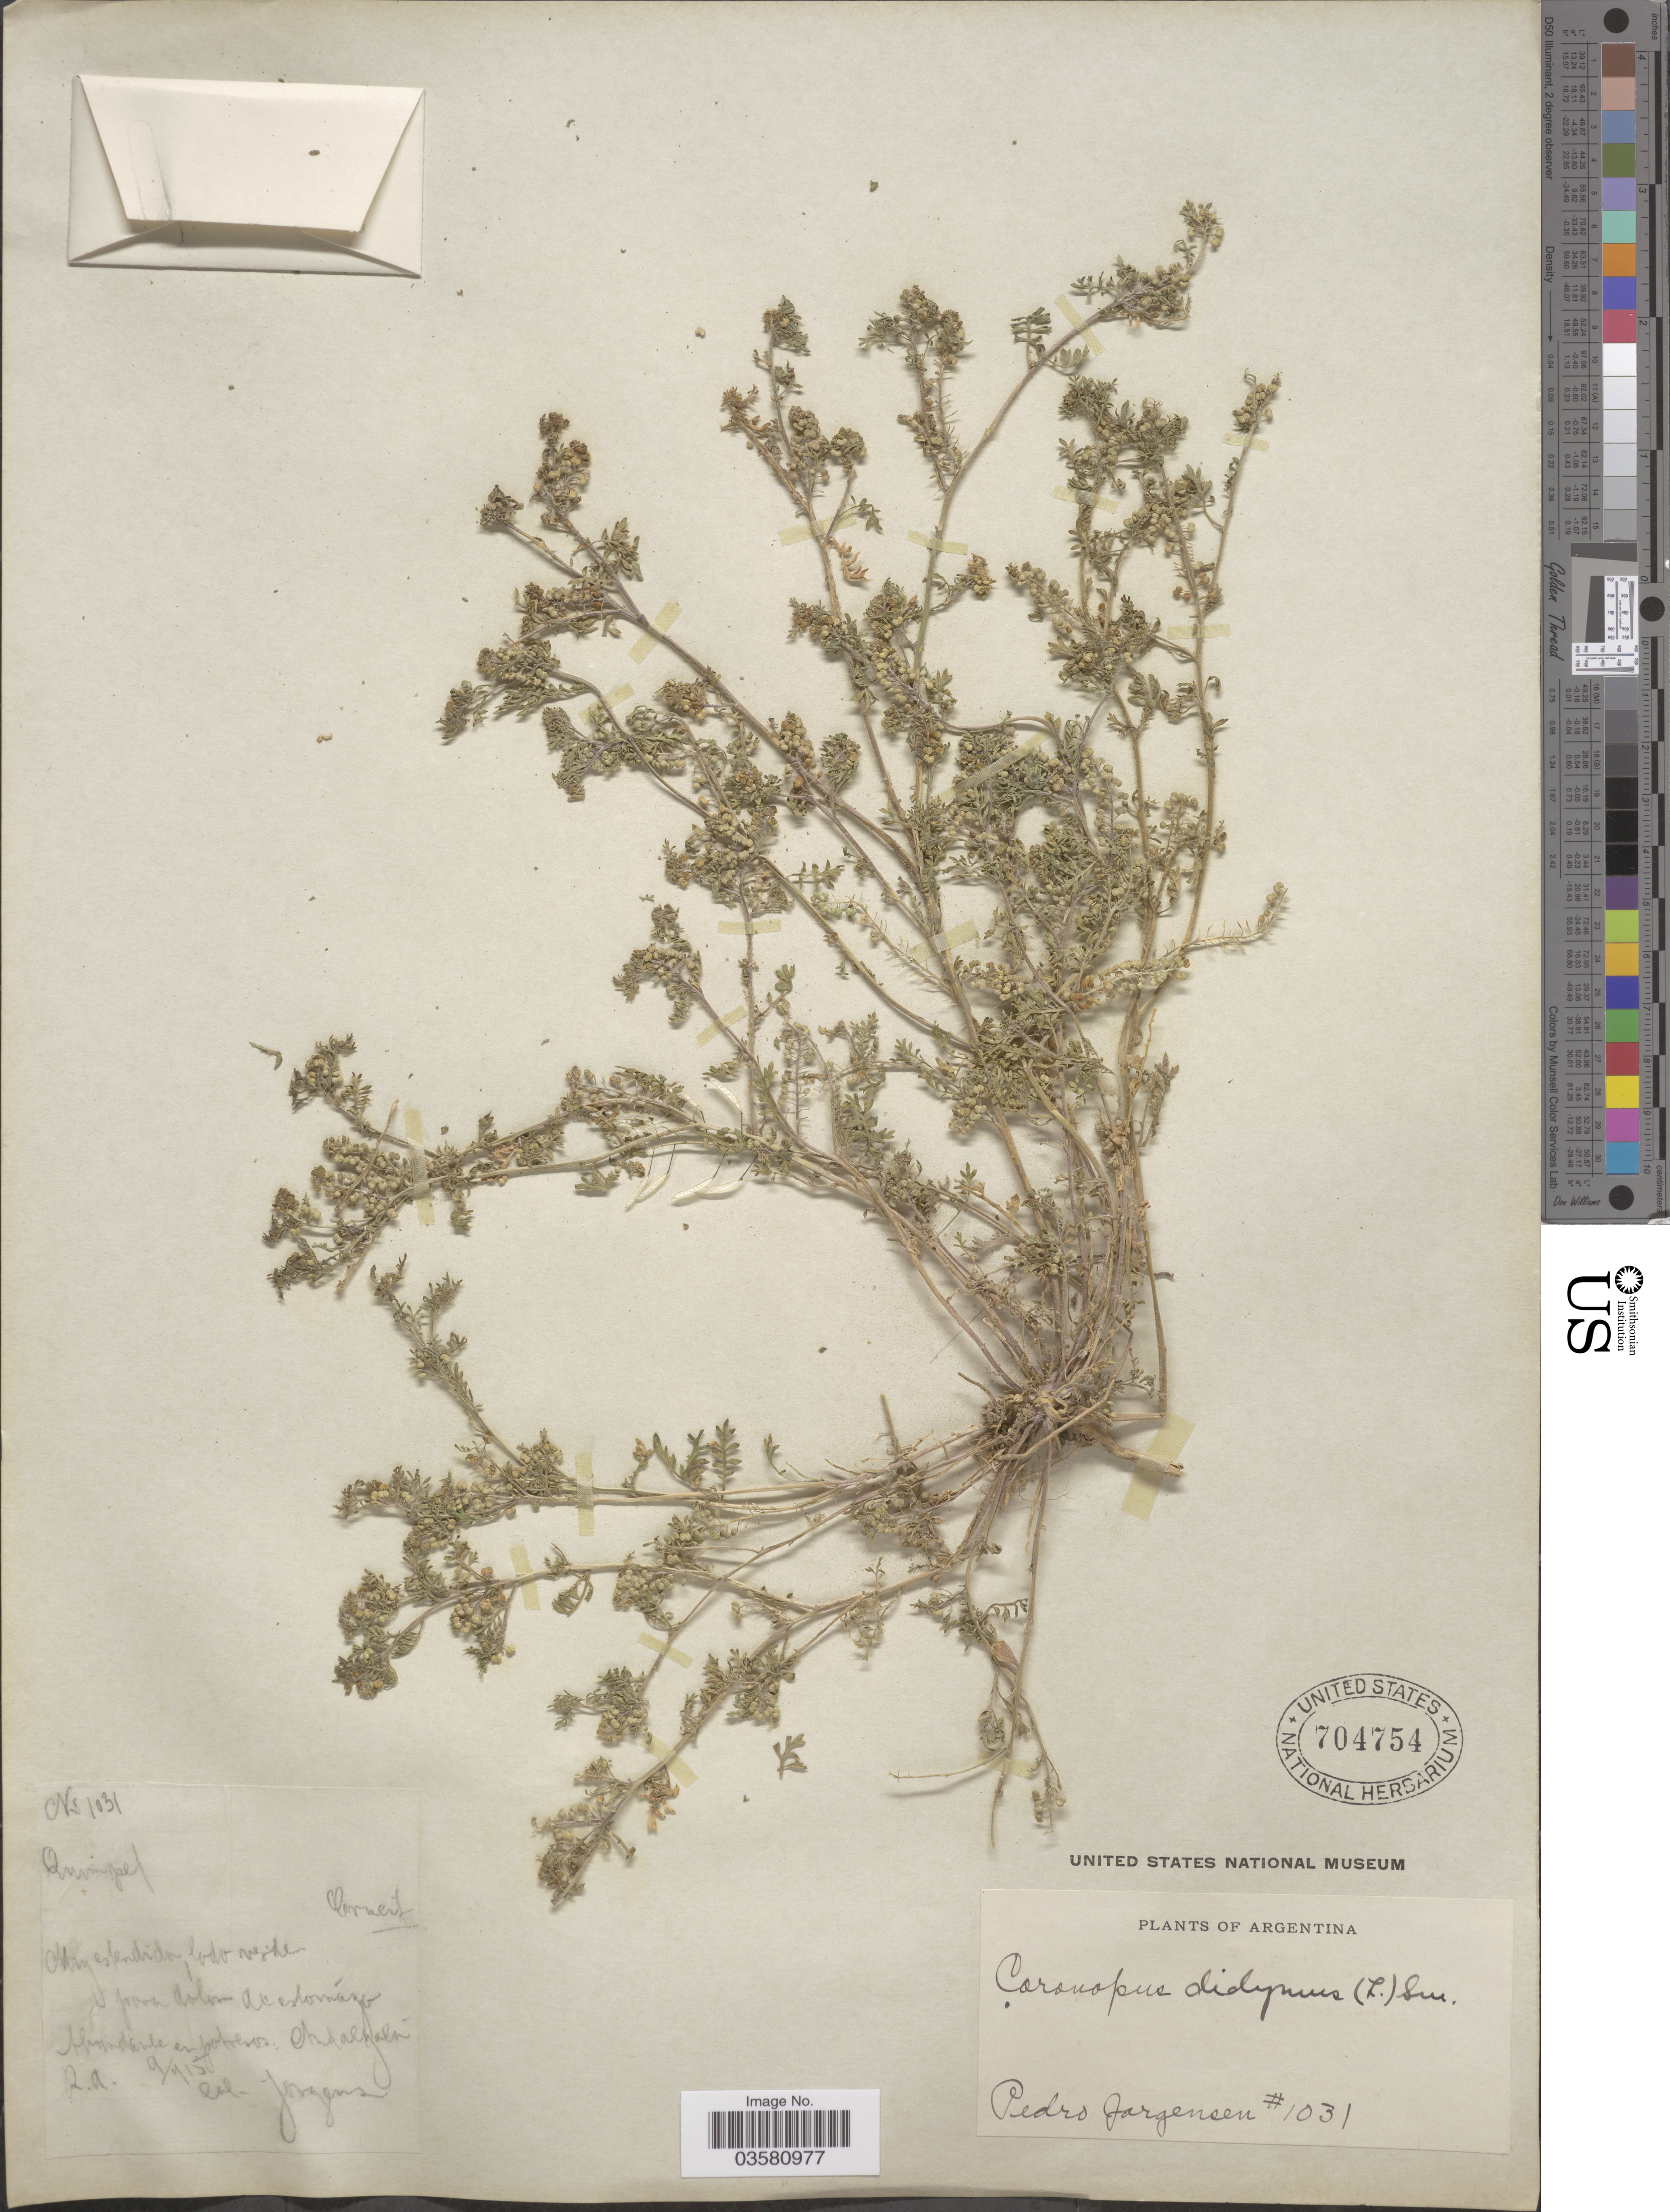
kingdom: Plantae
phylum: Tracheophyta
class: Magnoliopsida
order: Brassicales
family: Brassicaceae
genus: Lepidium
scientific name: Lepidium didymum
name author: L.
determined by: Strong, M. T., (US), Smithsonian Institution - National Museum of Natural History (UNITED STATES)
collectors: P. Jörgensen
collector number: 1031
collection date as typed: Transcribed d/m/y: 9/9/15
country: Argentina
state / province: Catamarca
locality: Andalgalá.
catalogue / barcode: US 704754